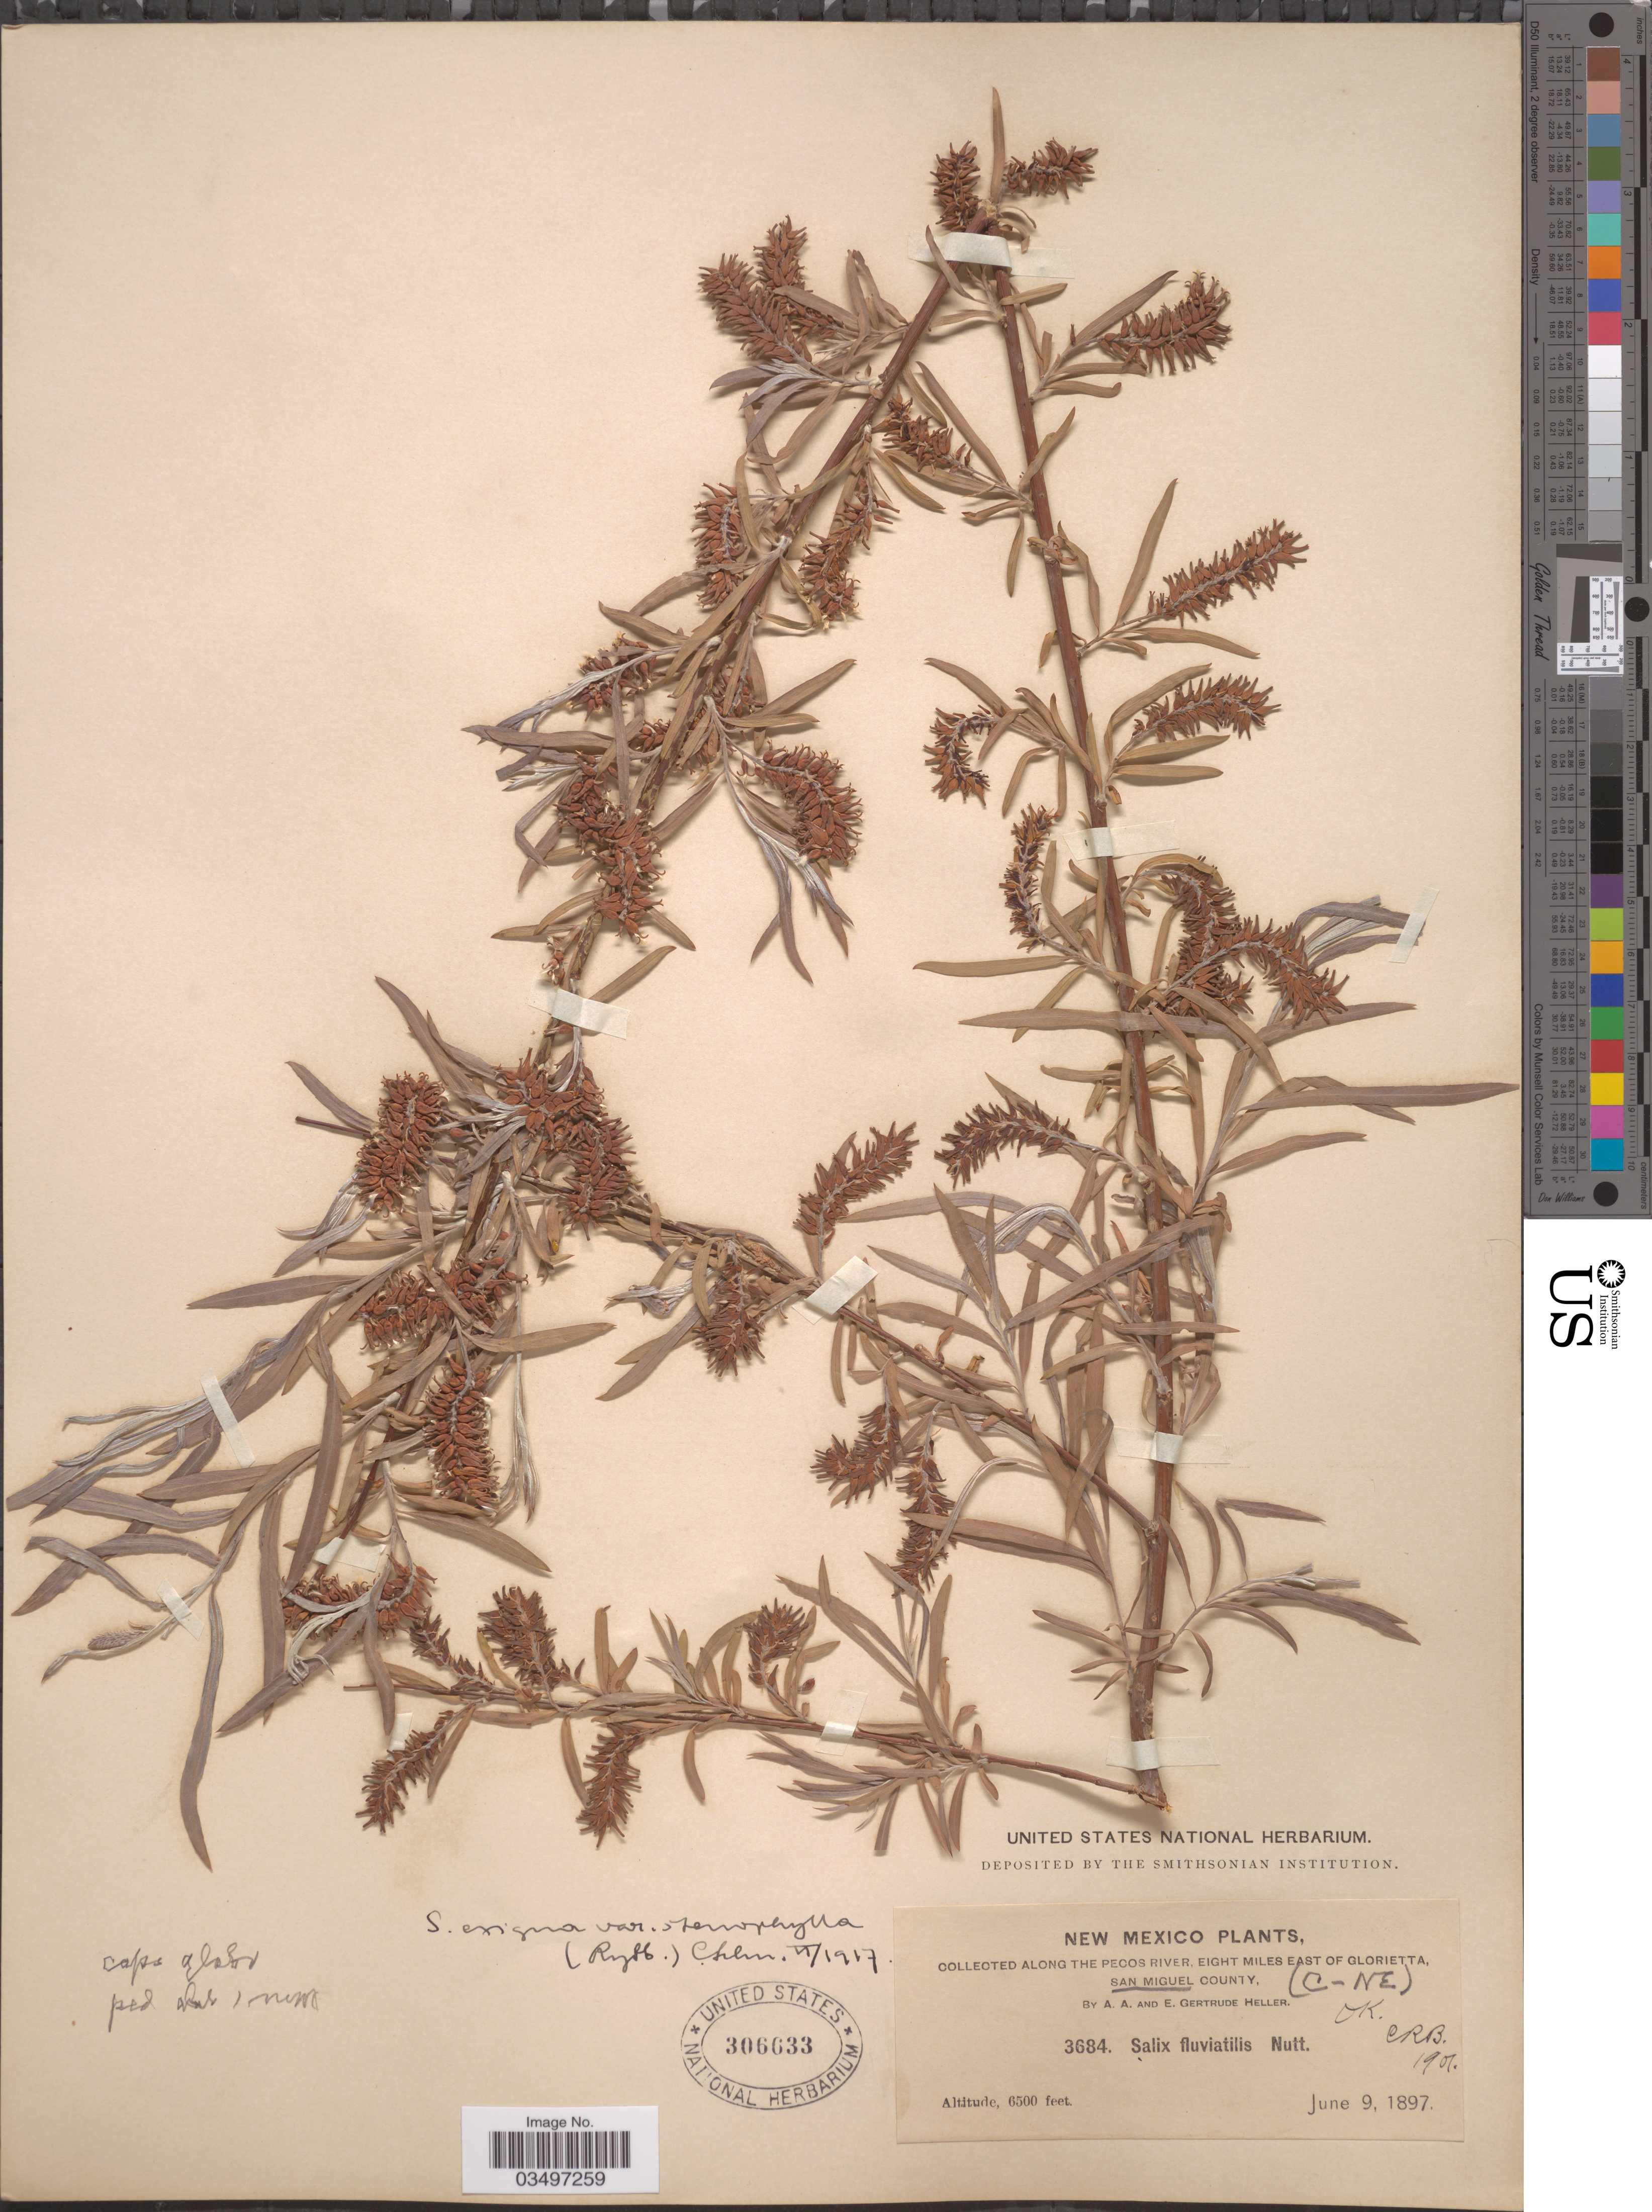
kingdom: Plantae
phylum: Tracheophyta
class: Magnoliopsida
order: Malpighiales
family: Salicaceae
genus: Salix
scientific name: Salix exigua var. stenophylla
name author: (Rydb.) C.K. Schneid.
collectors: A. A. Heller & E. Gertrude Heller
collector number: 3684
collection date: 1897-06-09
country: United States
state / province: New Mexico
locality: Along the Pecos River, Eight Miles East of Glorietta, San Miguel County, (C-NE).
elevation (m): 1981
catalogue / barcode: US 306633